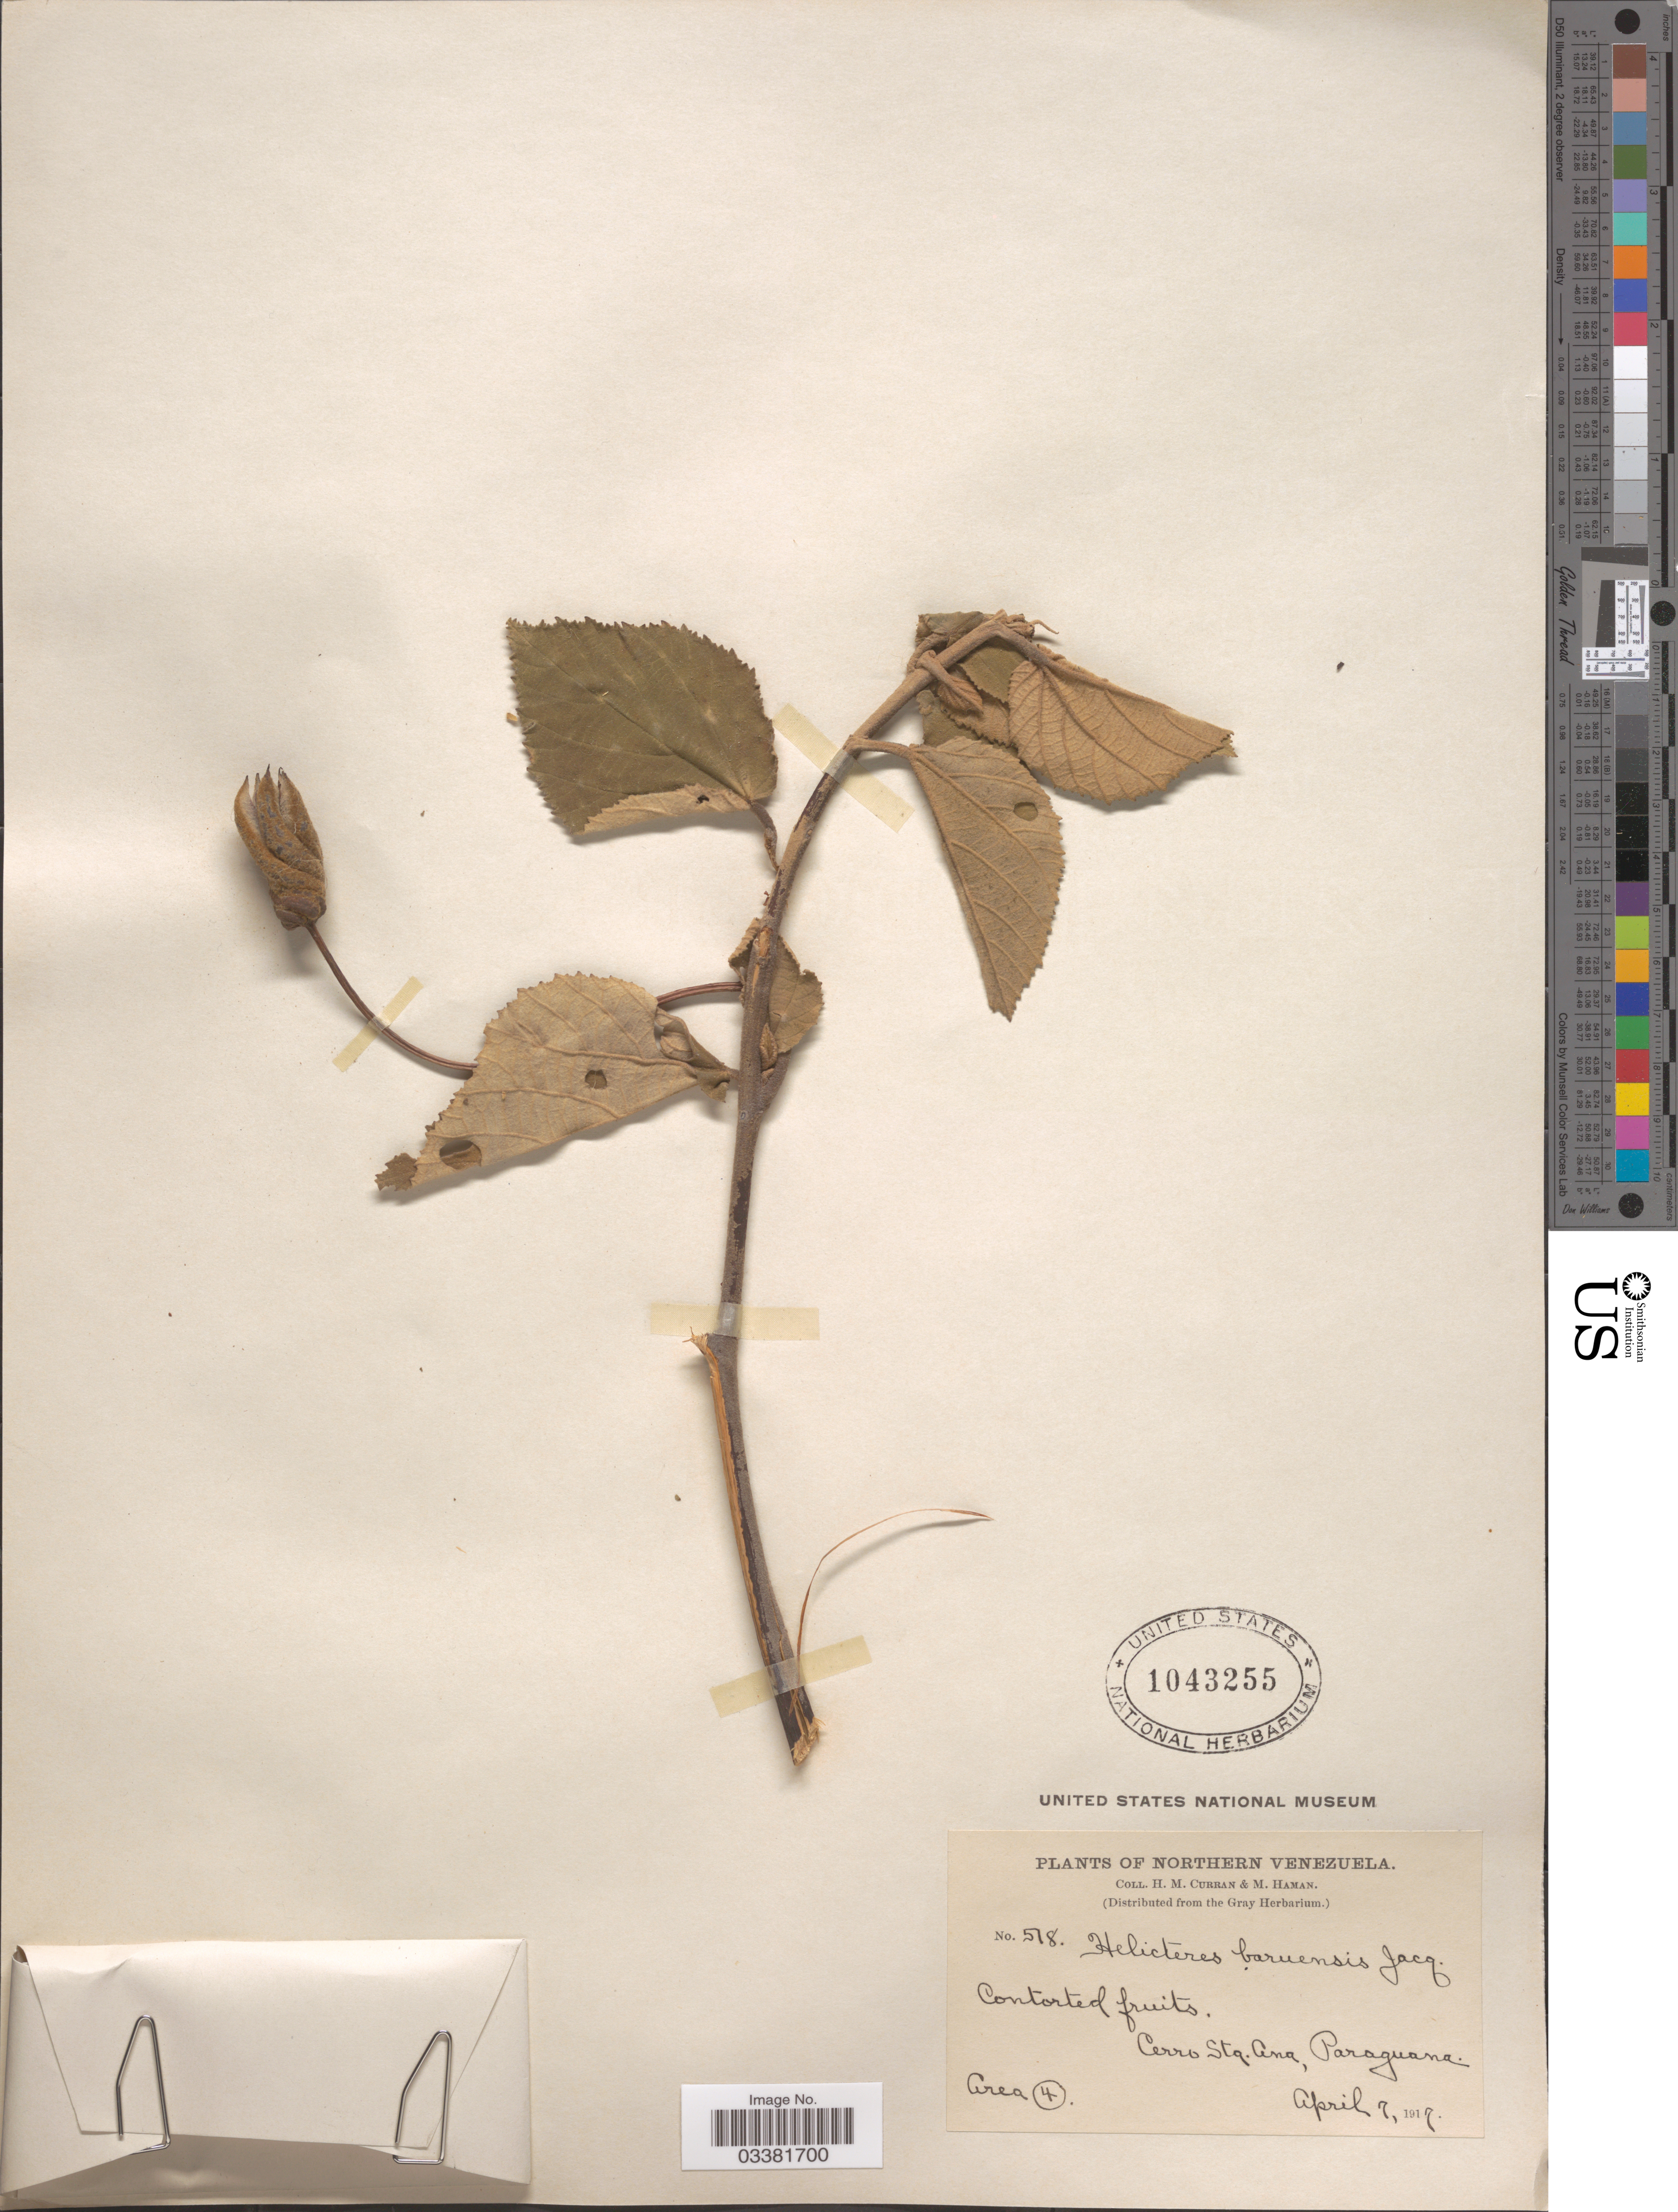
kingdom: Plantae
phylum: Tracheophyta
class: Magnoliopsida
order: Malvales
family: Malvaceae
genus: Helicteres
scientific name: Helicteres baruensis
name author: Jacq.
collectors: H. M. Curran & M. Haman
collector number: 518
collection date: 1917-04-07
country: Venezuela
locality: Northern Venezuela. Cerro Sta. Ana, Paraguana. Area 4.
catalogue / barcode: US 1043255